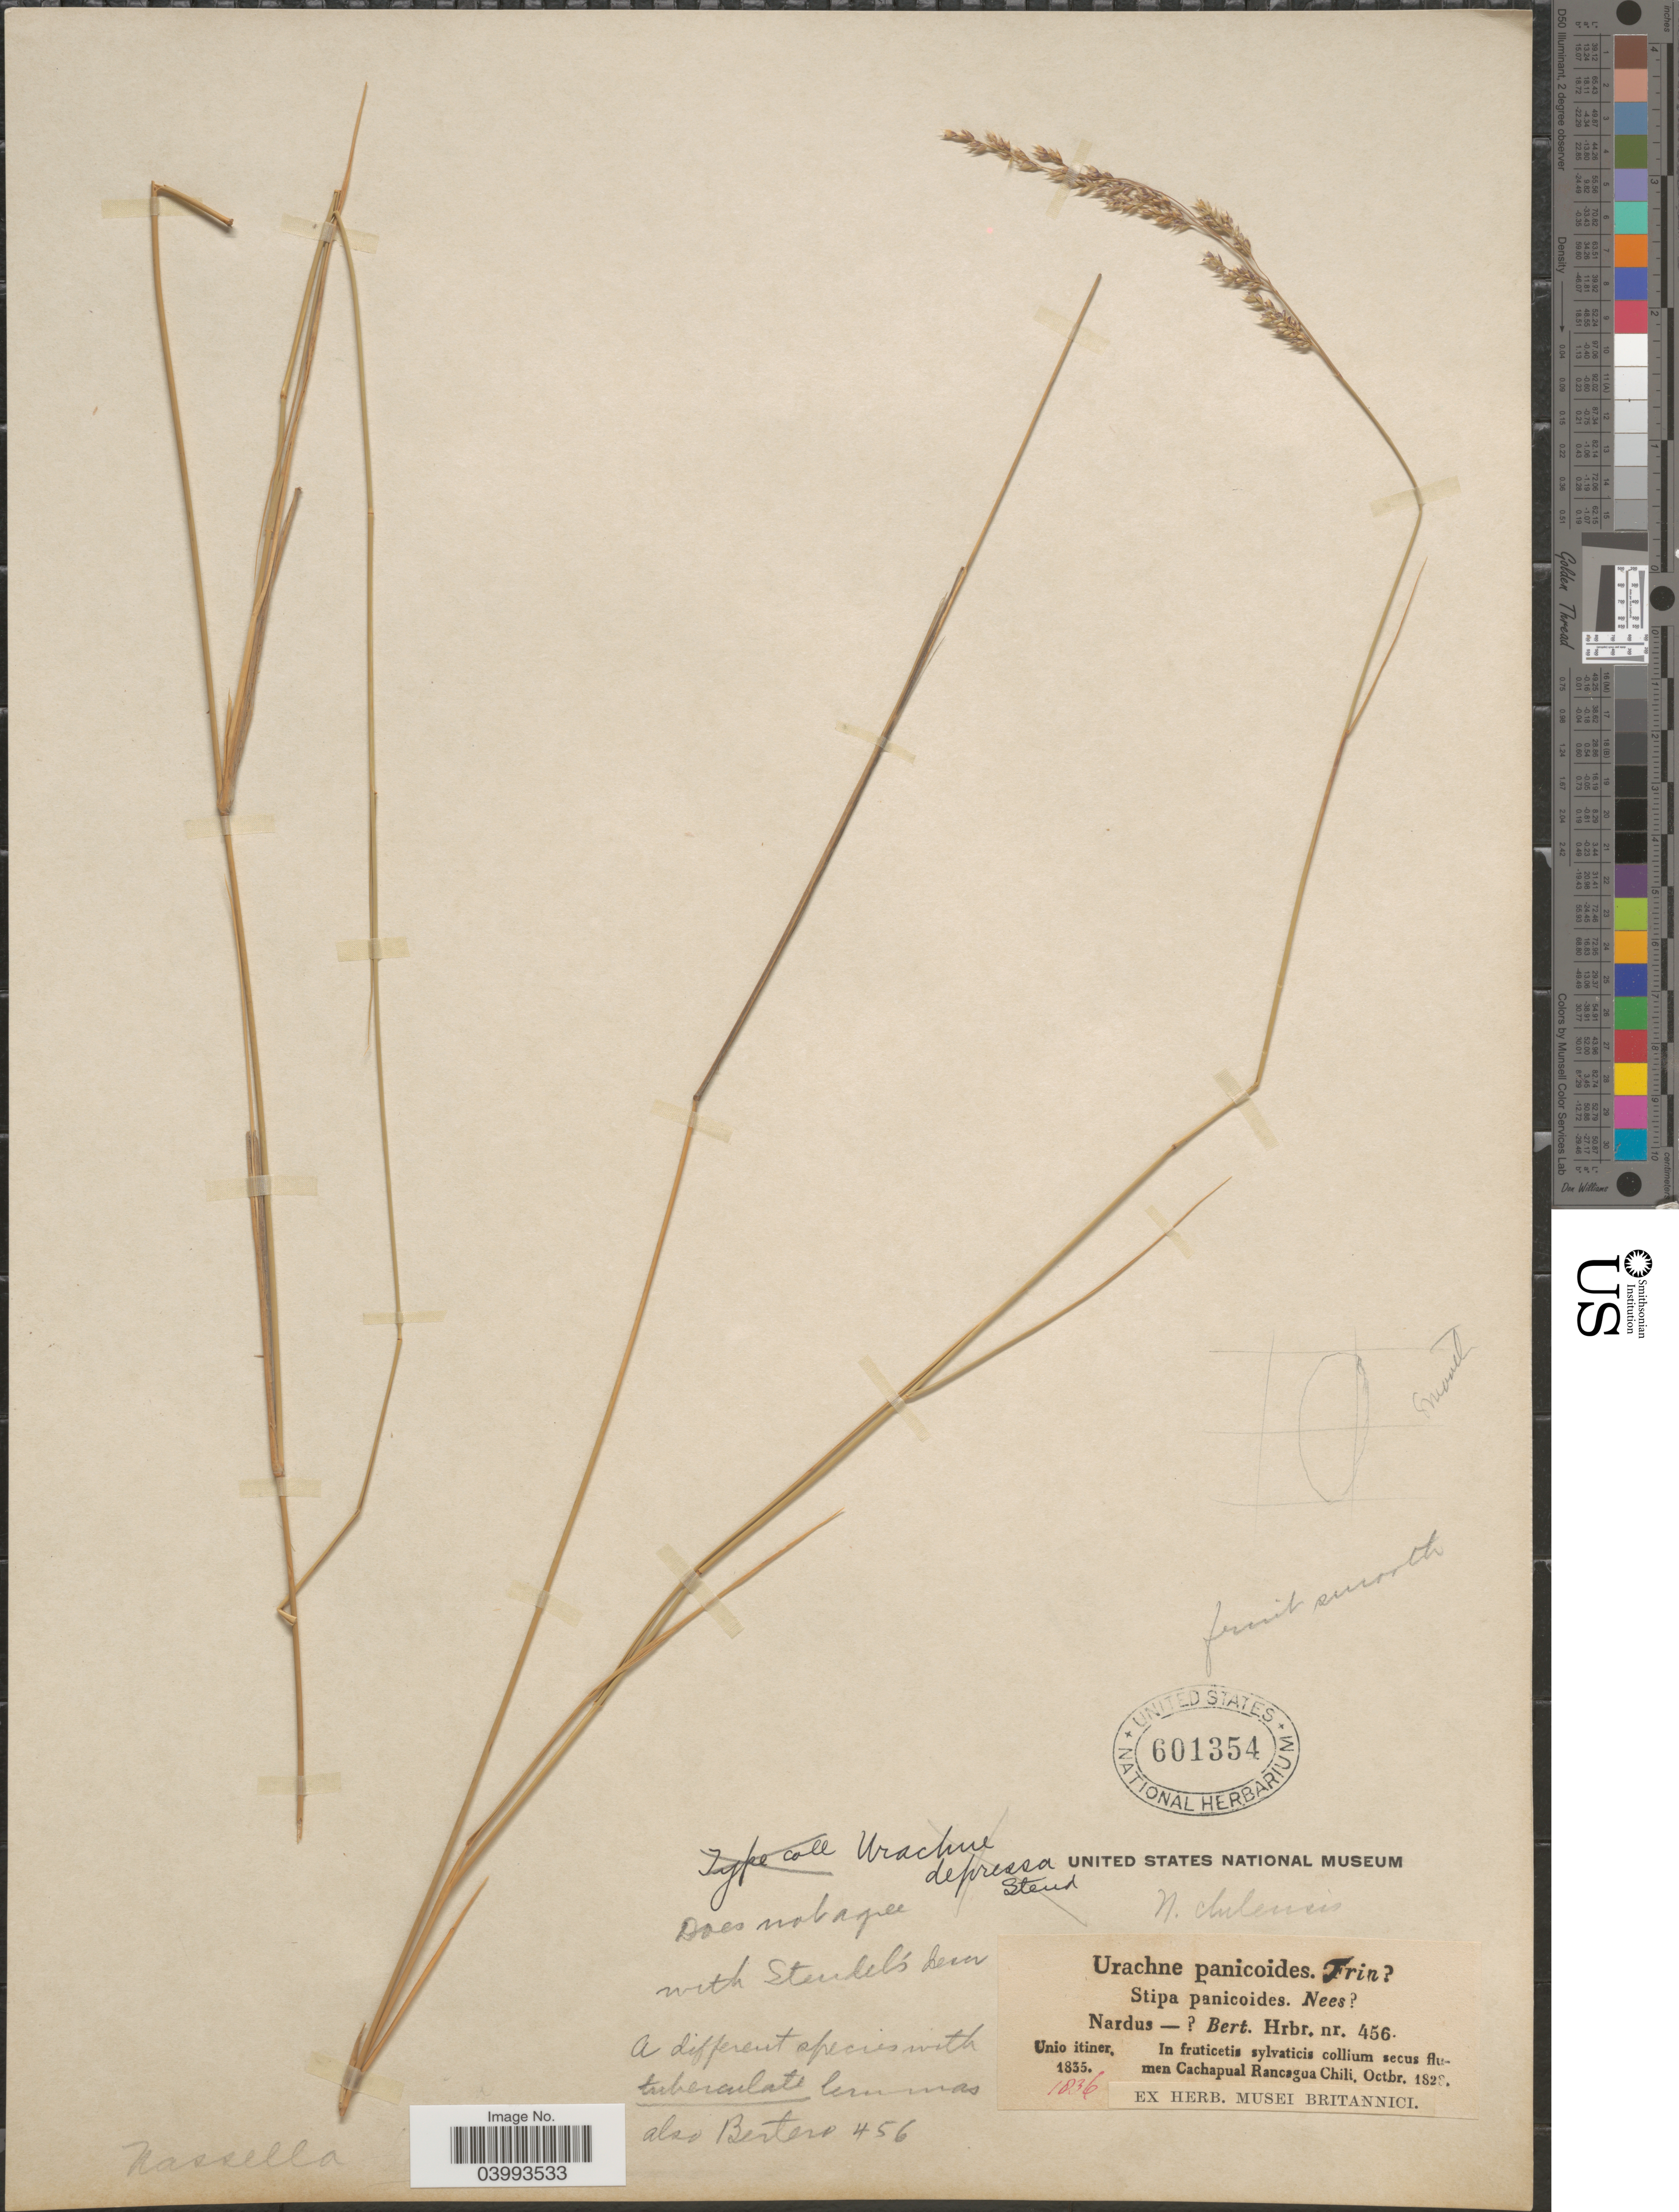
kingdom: Plantae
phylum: Tracheophyta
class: Liliopsida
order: Poales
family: Poaceae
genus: Nassella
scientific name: Nassella chilensis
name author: (Trin.) É. Desv.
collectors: ex herb. Musei Britannici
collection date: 1828-10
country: Chile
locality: In fruticetis sylvaticis collium secus flumen Cachapual Rancagua.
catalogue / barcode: US 601354